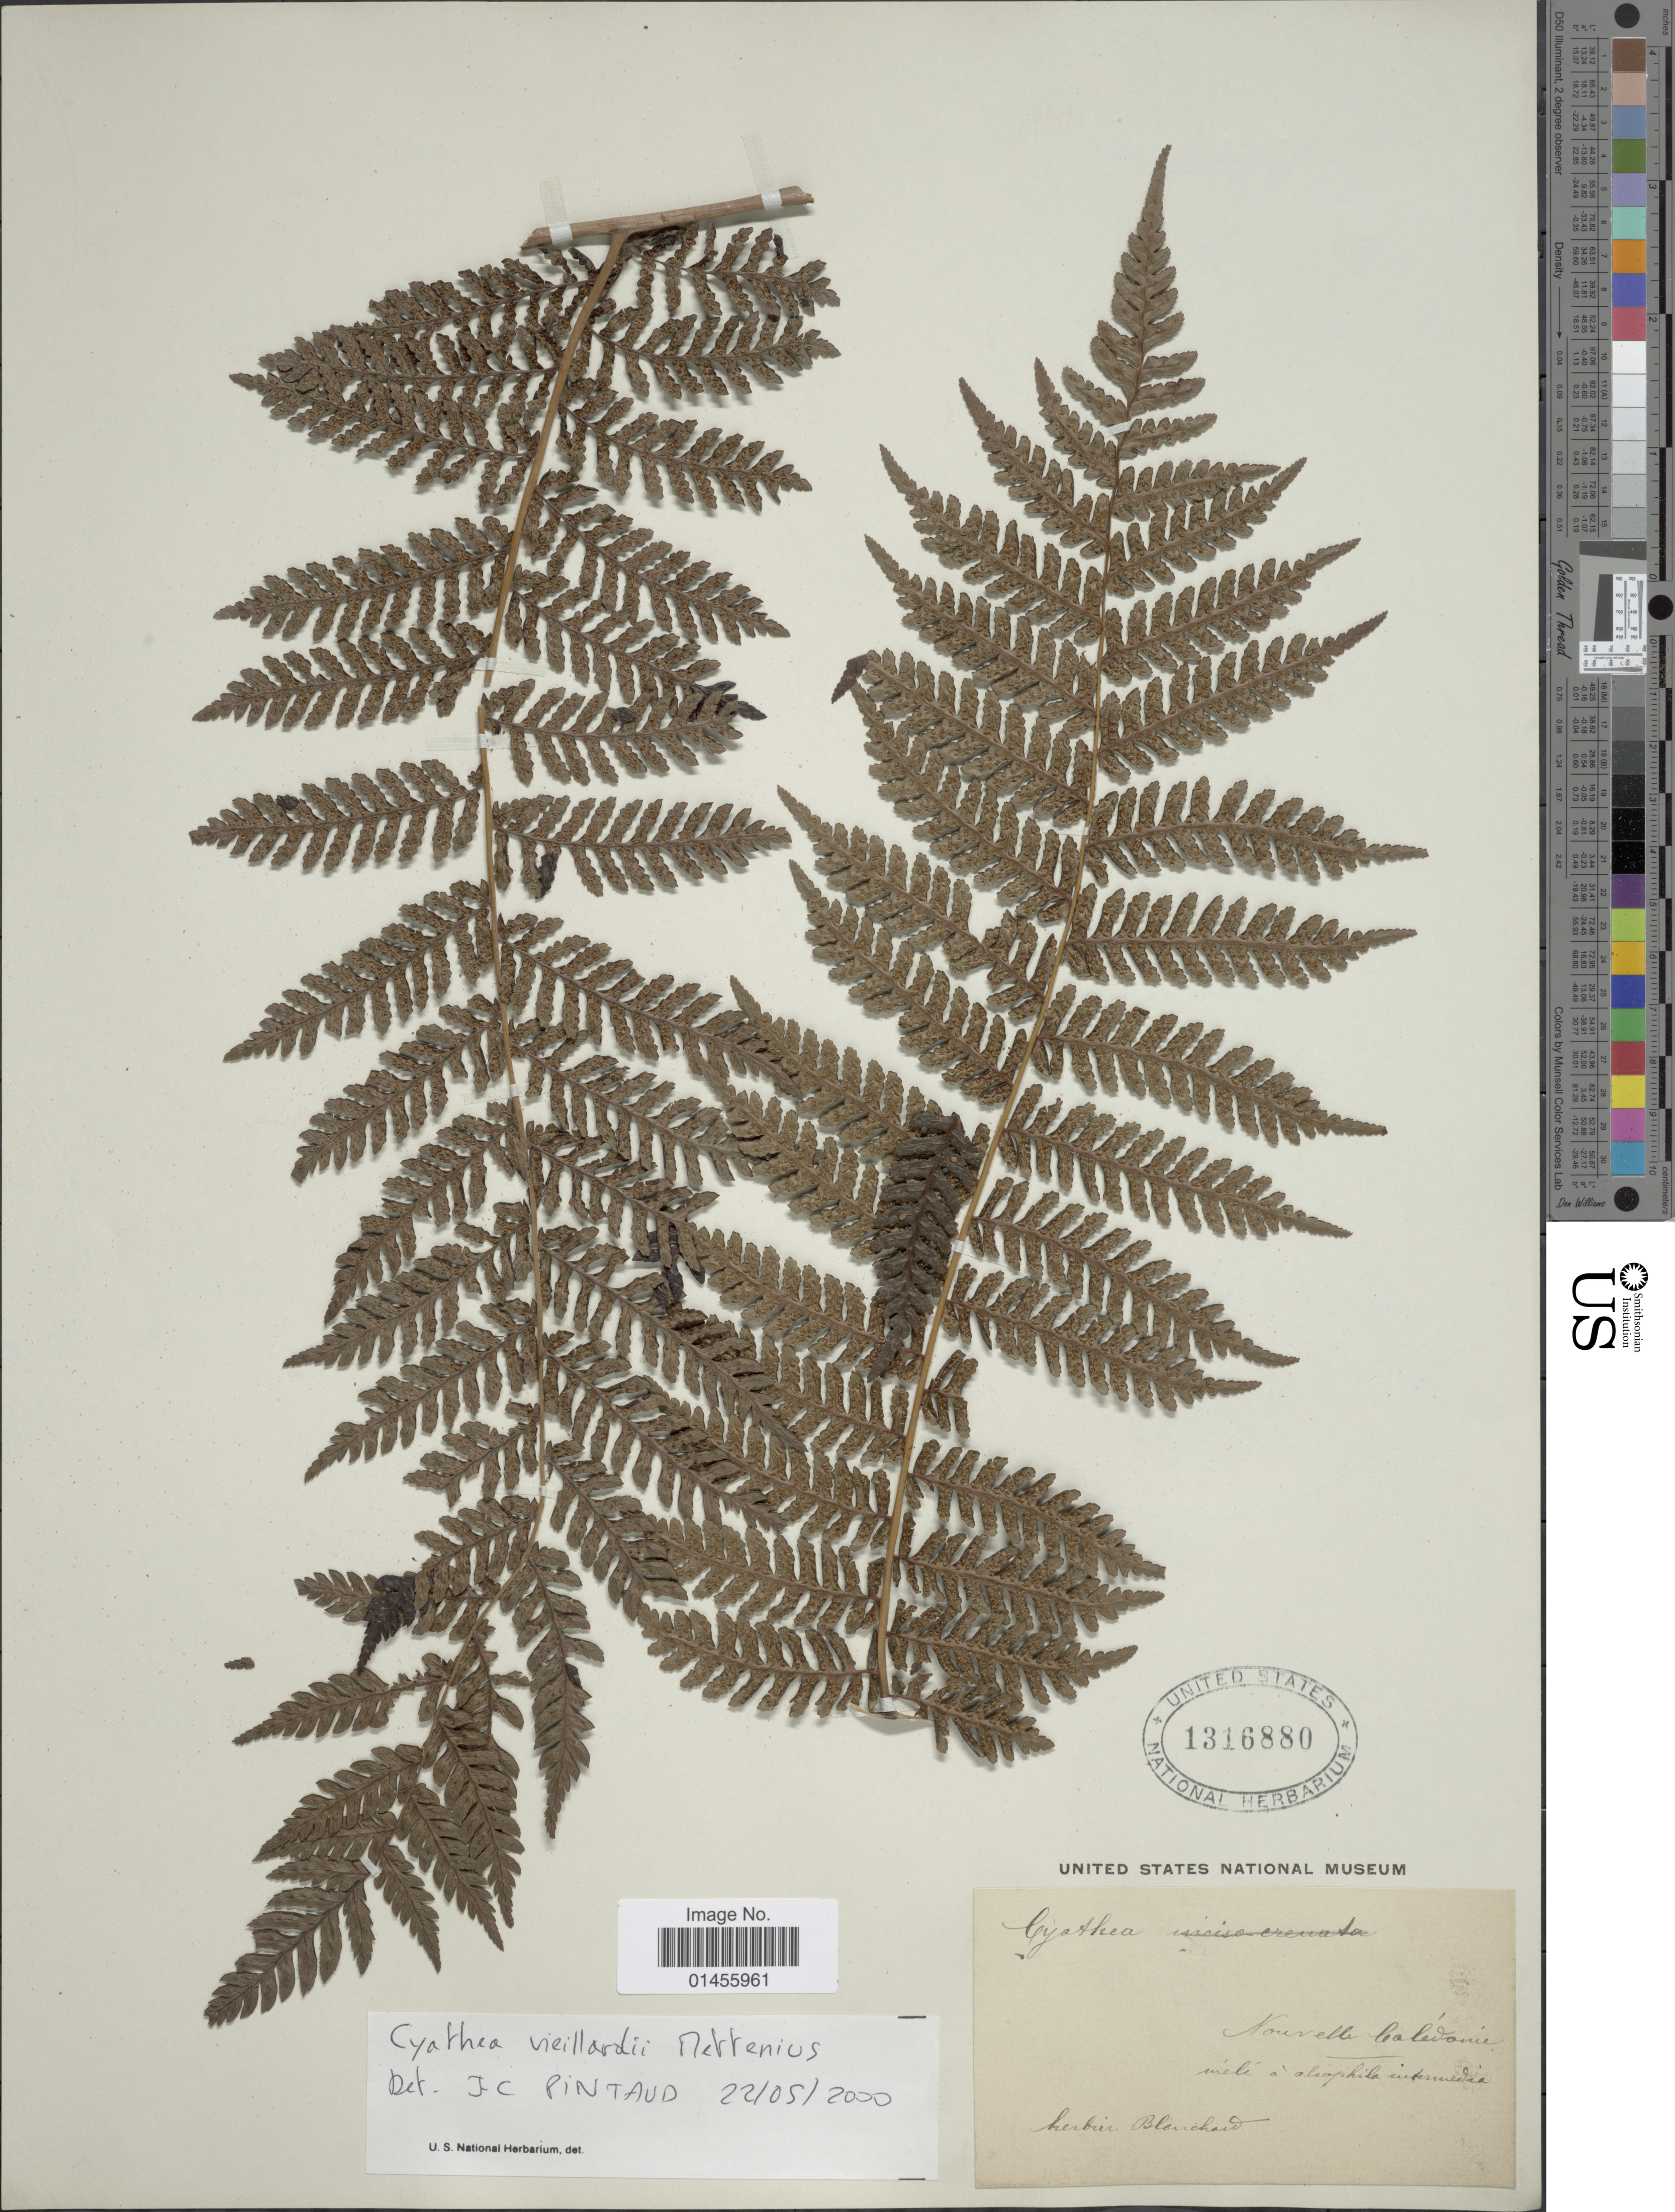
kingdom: Plantae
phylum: Tracheophyta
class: Polypodiopsida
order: Cyatheales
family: Cyatheaceae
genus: Alsophila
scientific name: Alsophila vieilliardii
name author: (Mett.) R.M. Tryon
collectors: T. Henkel, R. Williams & B. Klein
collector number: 1921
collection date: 1993-04-17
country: Guyana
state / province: Essequibo Isl-W. Demerara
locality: Upper White, 3 km S-SE from mining camp.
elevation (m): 10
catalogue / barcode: US 1316880